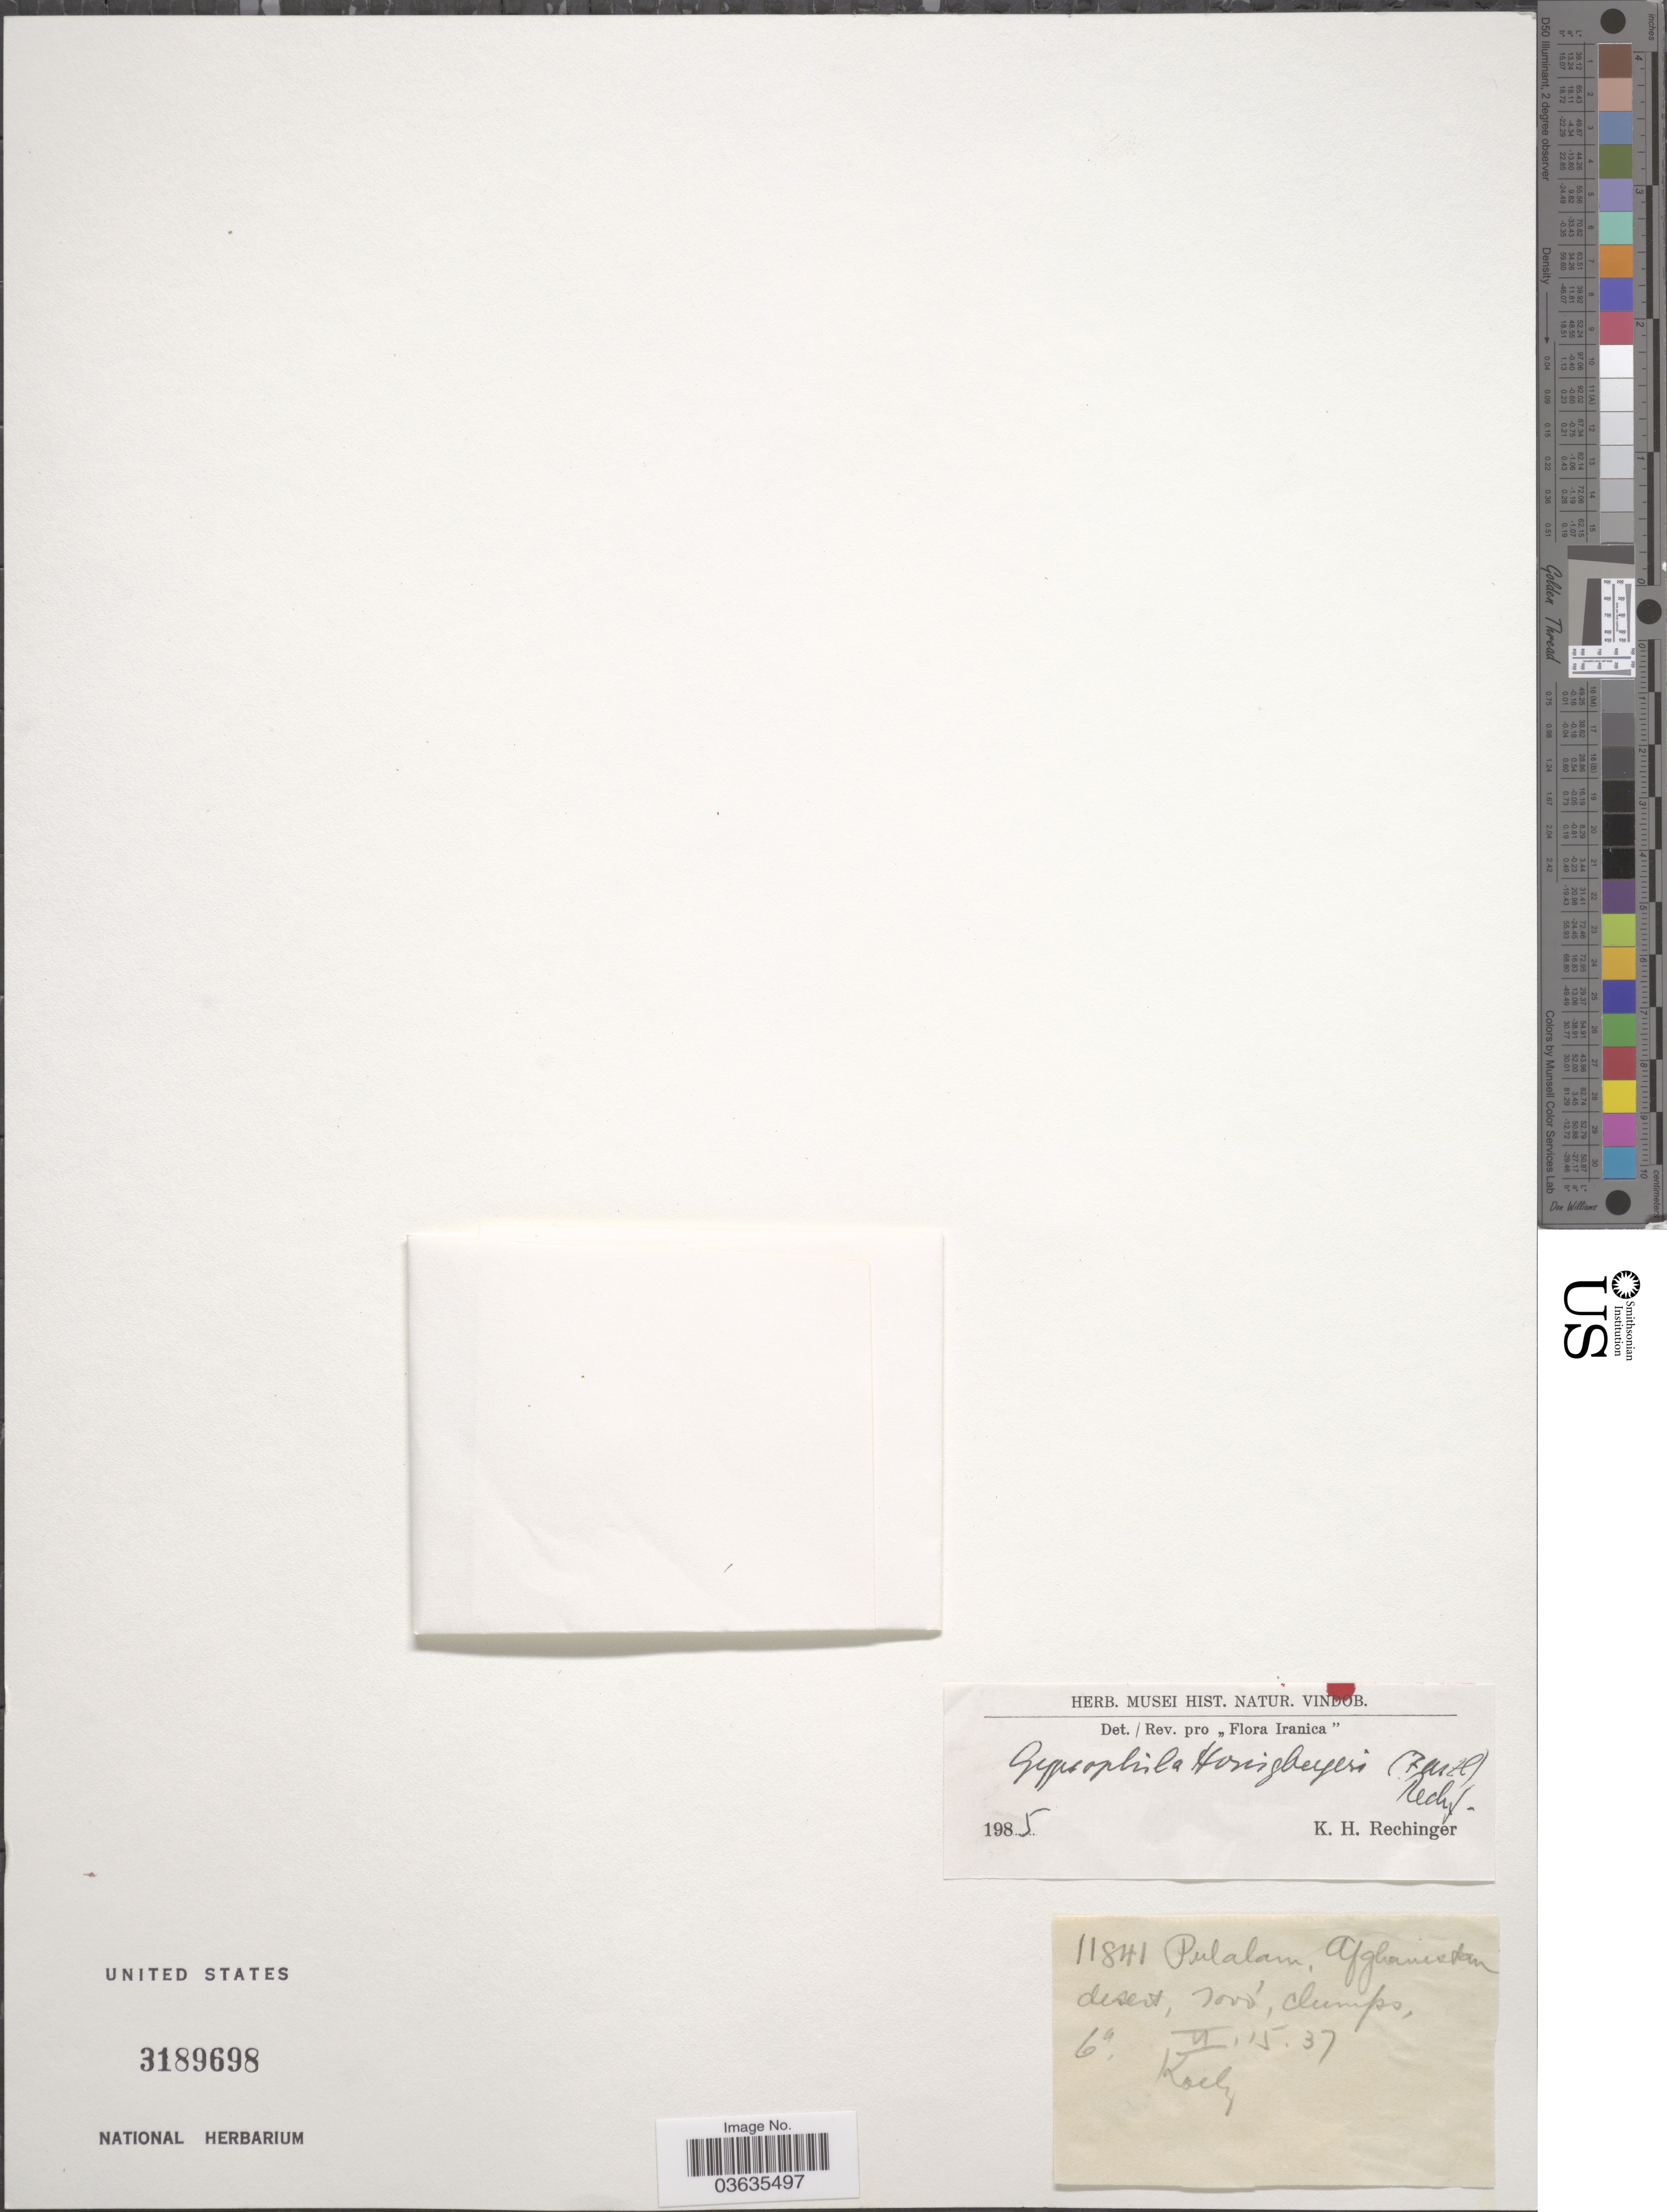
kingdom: Plantae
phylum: Tracheophyta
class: Magnoliopsida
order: Caryophyllales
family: Caryophyllaceae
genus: Gypsophila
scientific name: Gypsophila honigbergeri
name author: (Fenzl) Boiss.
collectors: Koelz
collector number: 11841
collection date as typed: Transcribed d/m/y: 15/6/37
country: Afghanistan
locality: Pulalam.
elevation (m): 2134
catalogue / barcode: US 3189698